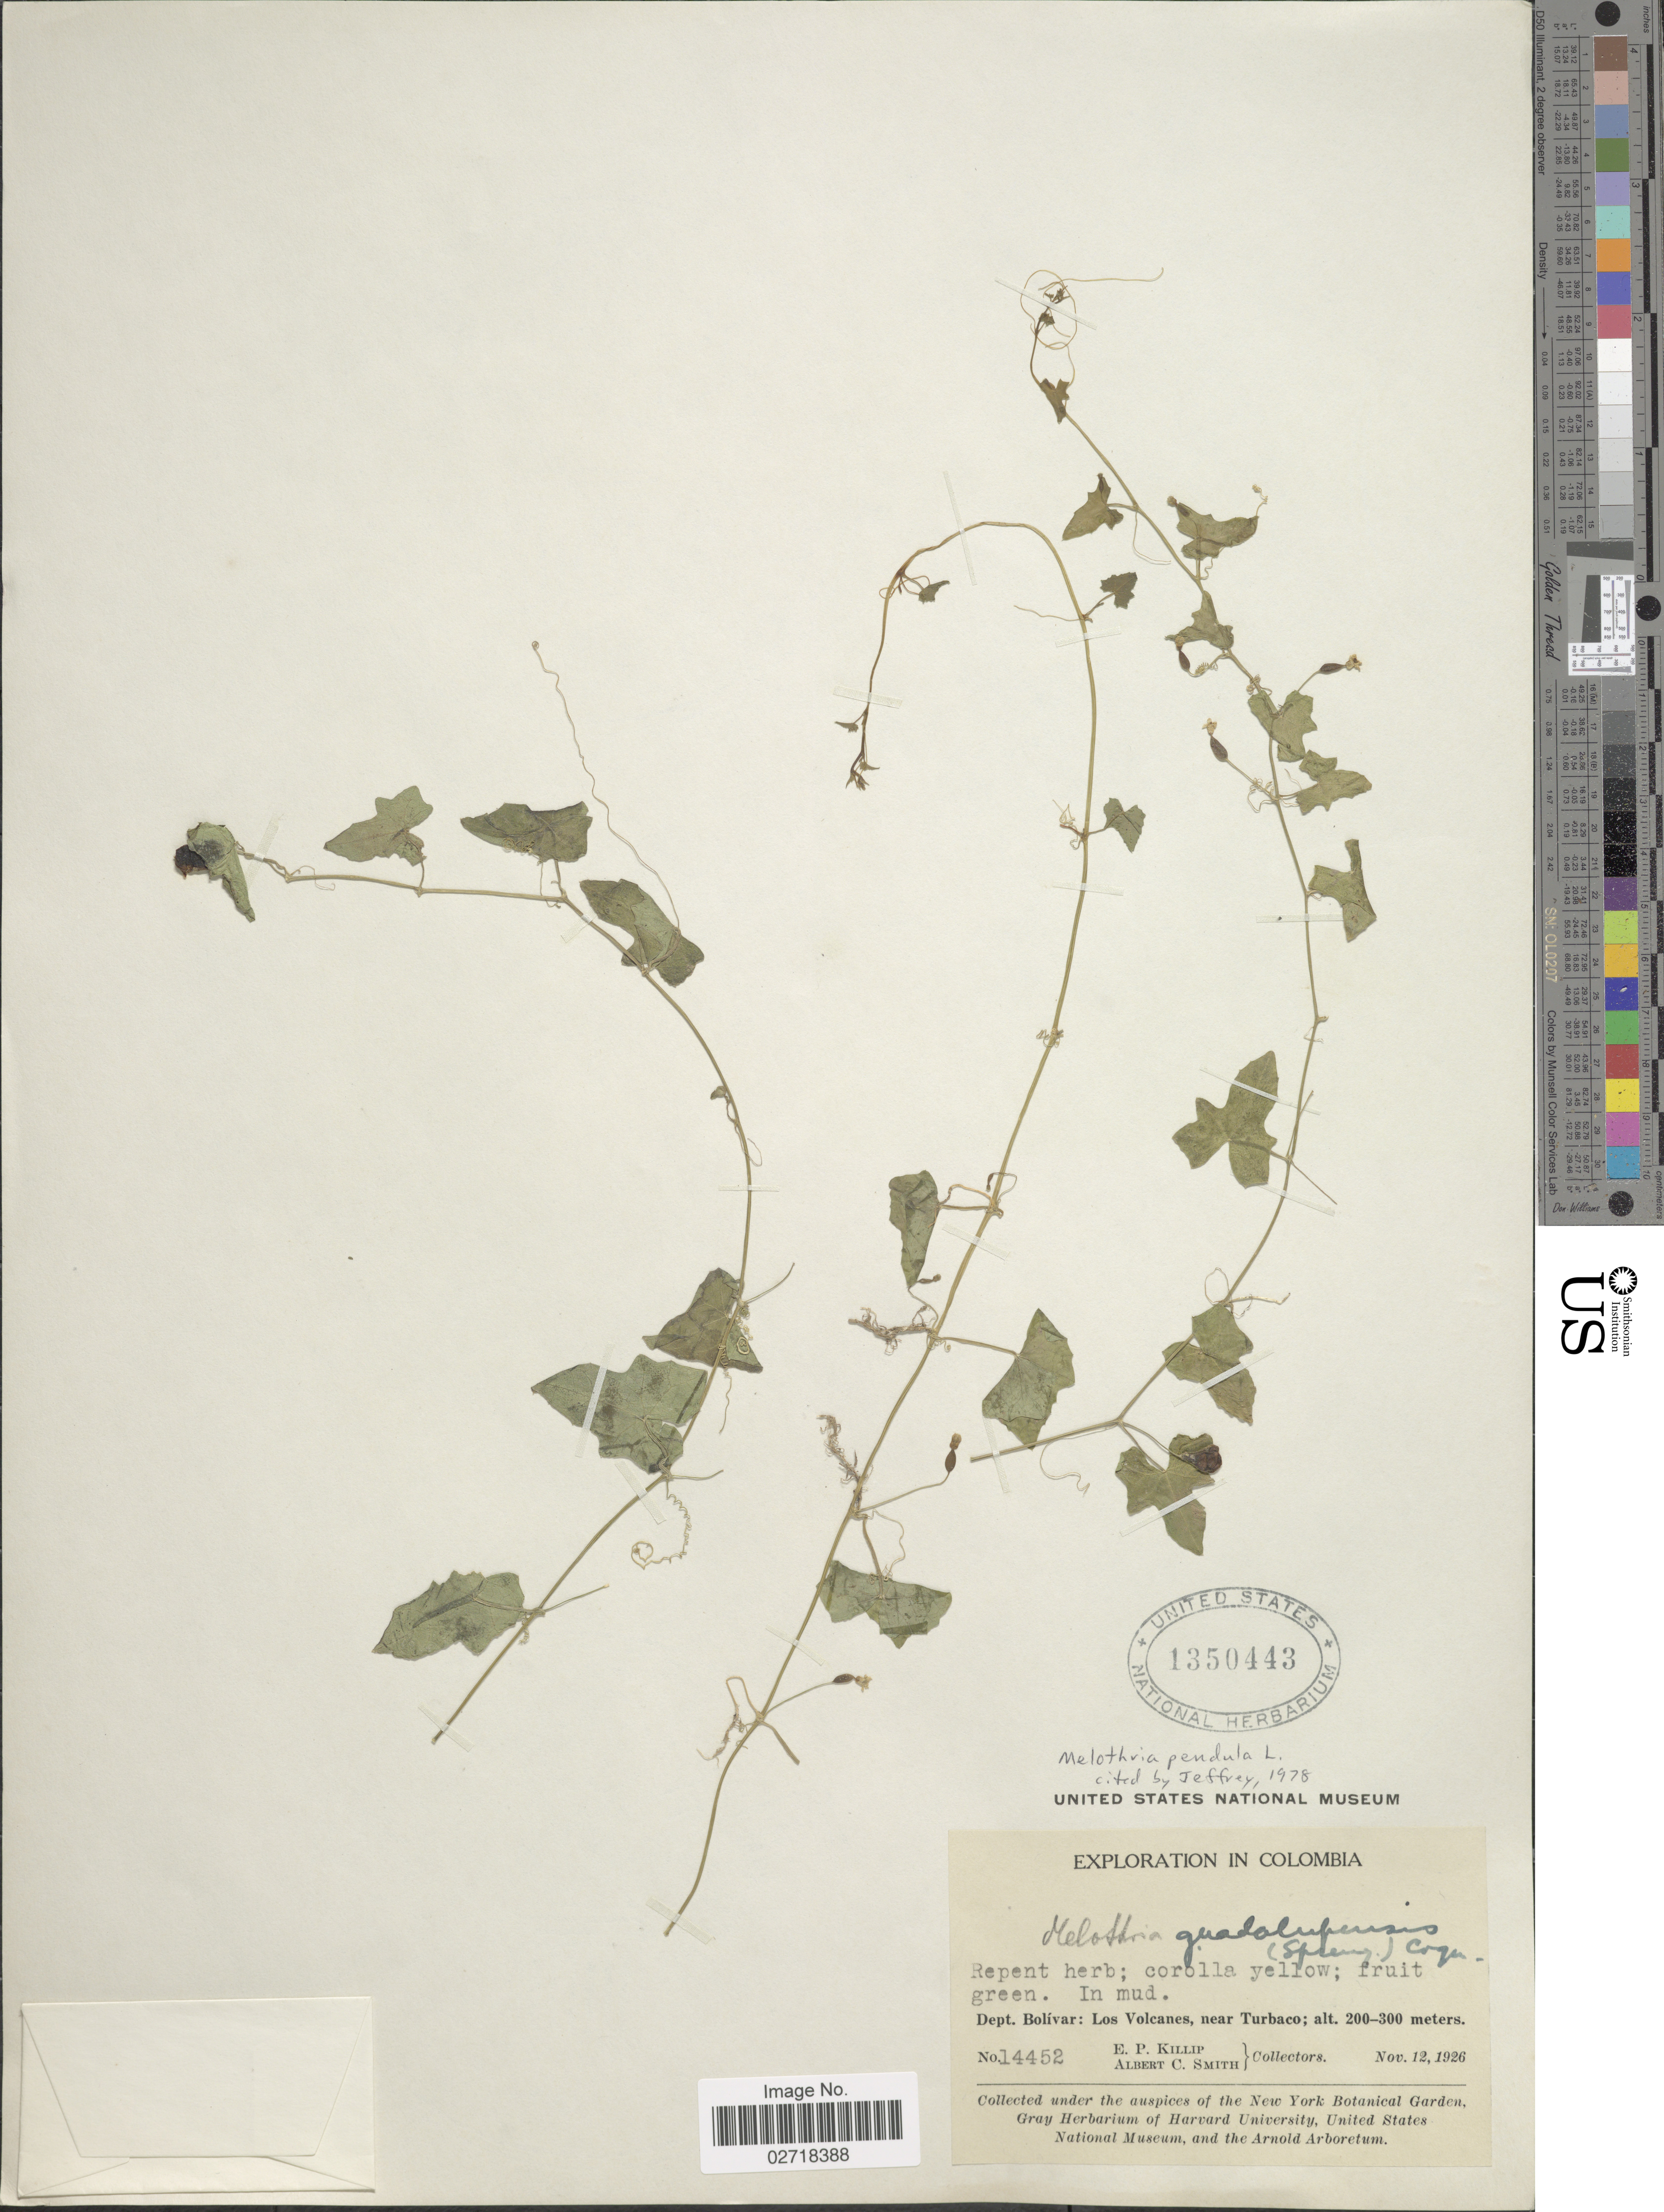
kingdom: Plantae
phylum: Tracheophyta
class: Magnoliopsida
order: Cucurbitales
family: Cucurbitaceae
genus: Melothria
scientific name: Melothria pendula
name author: L.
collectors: E. P. Killip & A. C. Smith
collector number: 14452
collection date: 1926-11-12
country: Colombia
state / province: Bolívar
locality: Los Volcanes, near Turbaco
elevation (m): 200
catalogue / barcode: US 1350443